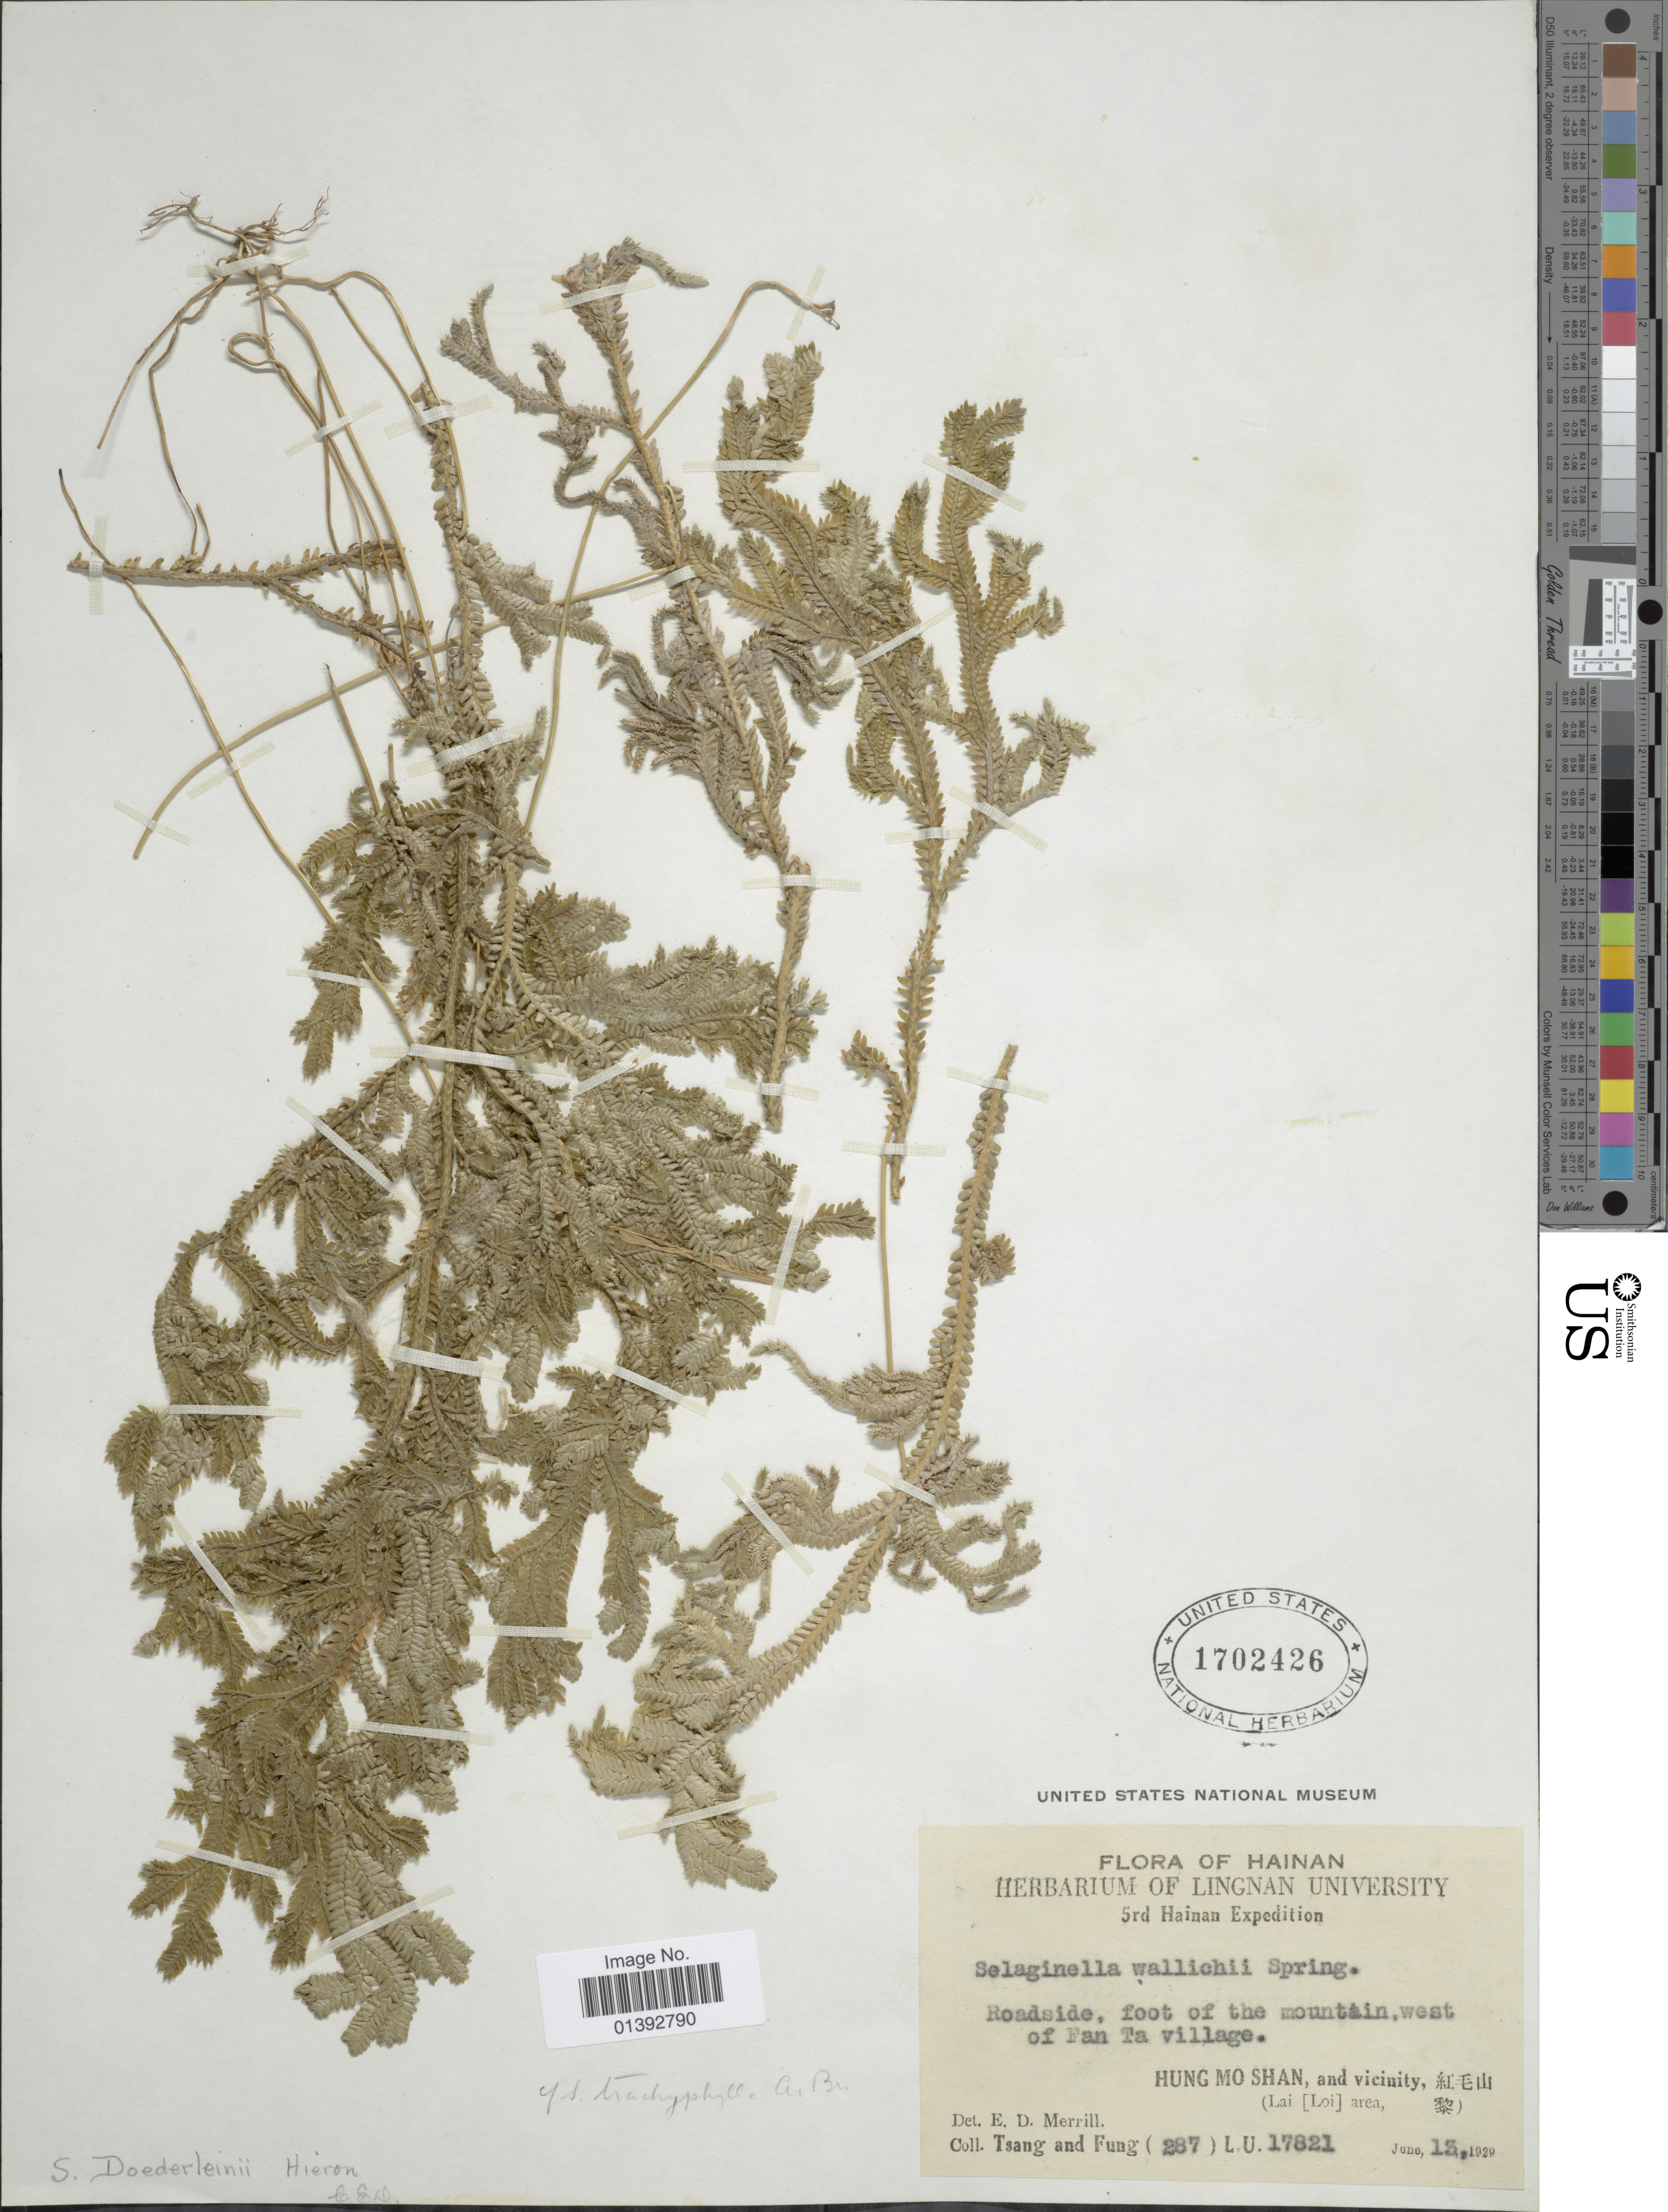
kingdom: Plantae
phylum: Tracheophyta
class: Lycopodiopsida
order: Selaginellales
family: Selaginellaceae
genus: Selaginella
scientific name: Selaginella doederleinii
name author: Hieron.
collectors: -- Tsang & Fung, --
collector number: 287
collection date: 1929-06-13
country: China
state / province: Hainan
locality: Hung Mo Shan, and vicinity (Lai [Loi] area)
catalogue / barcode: US 1702426